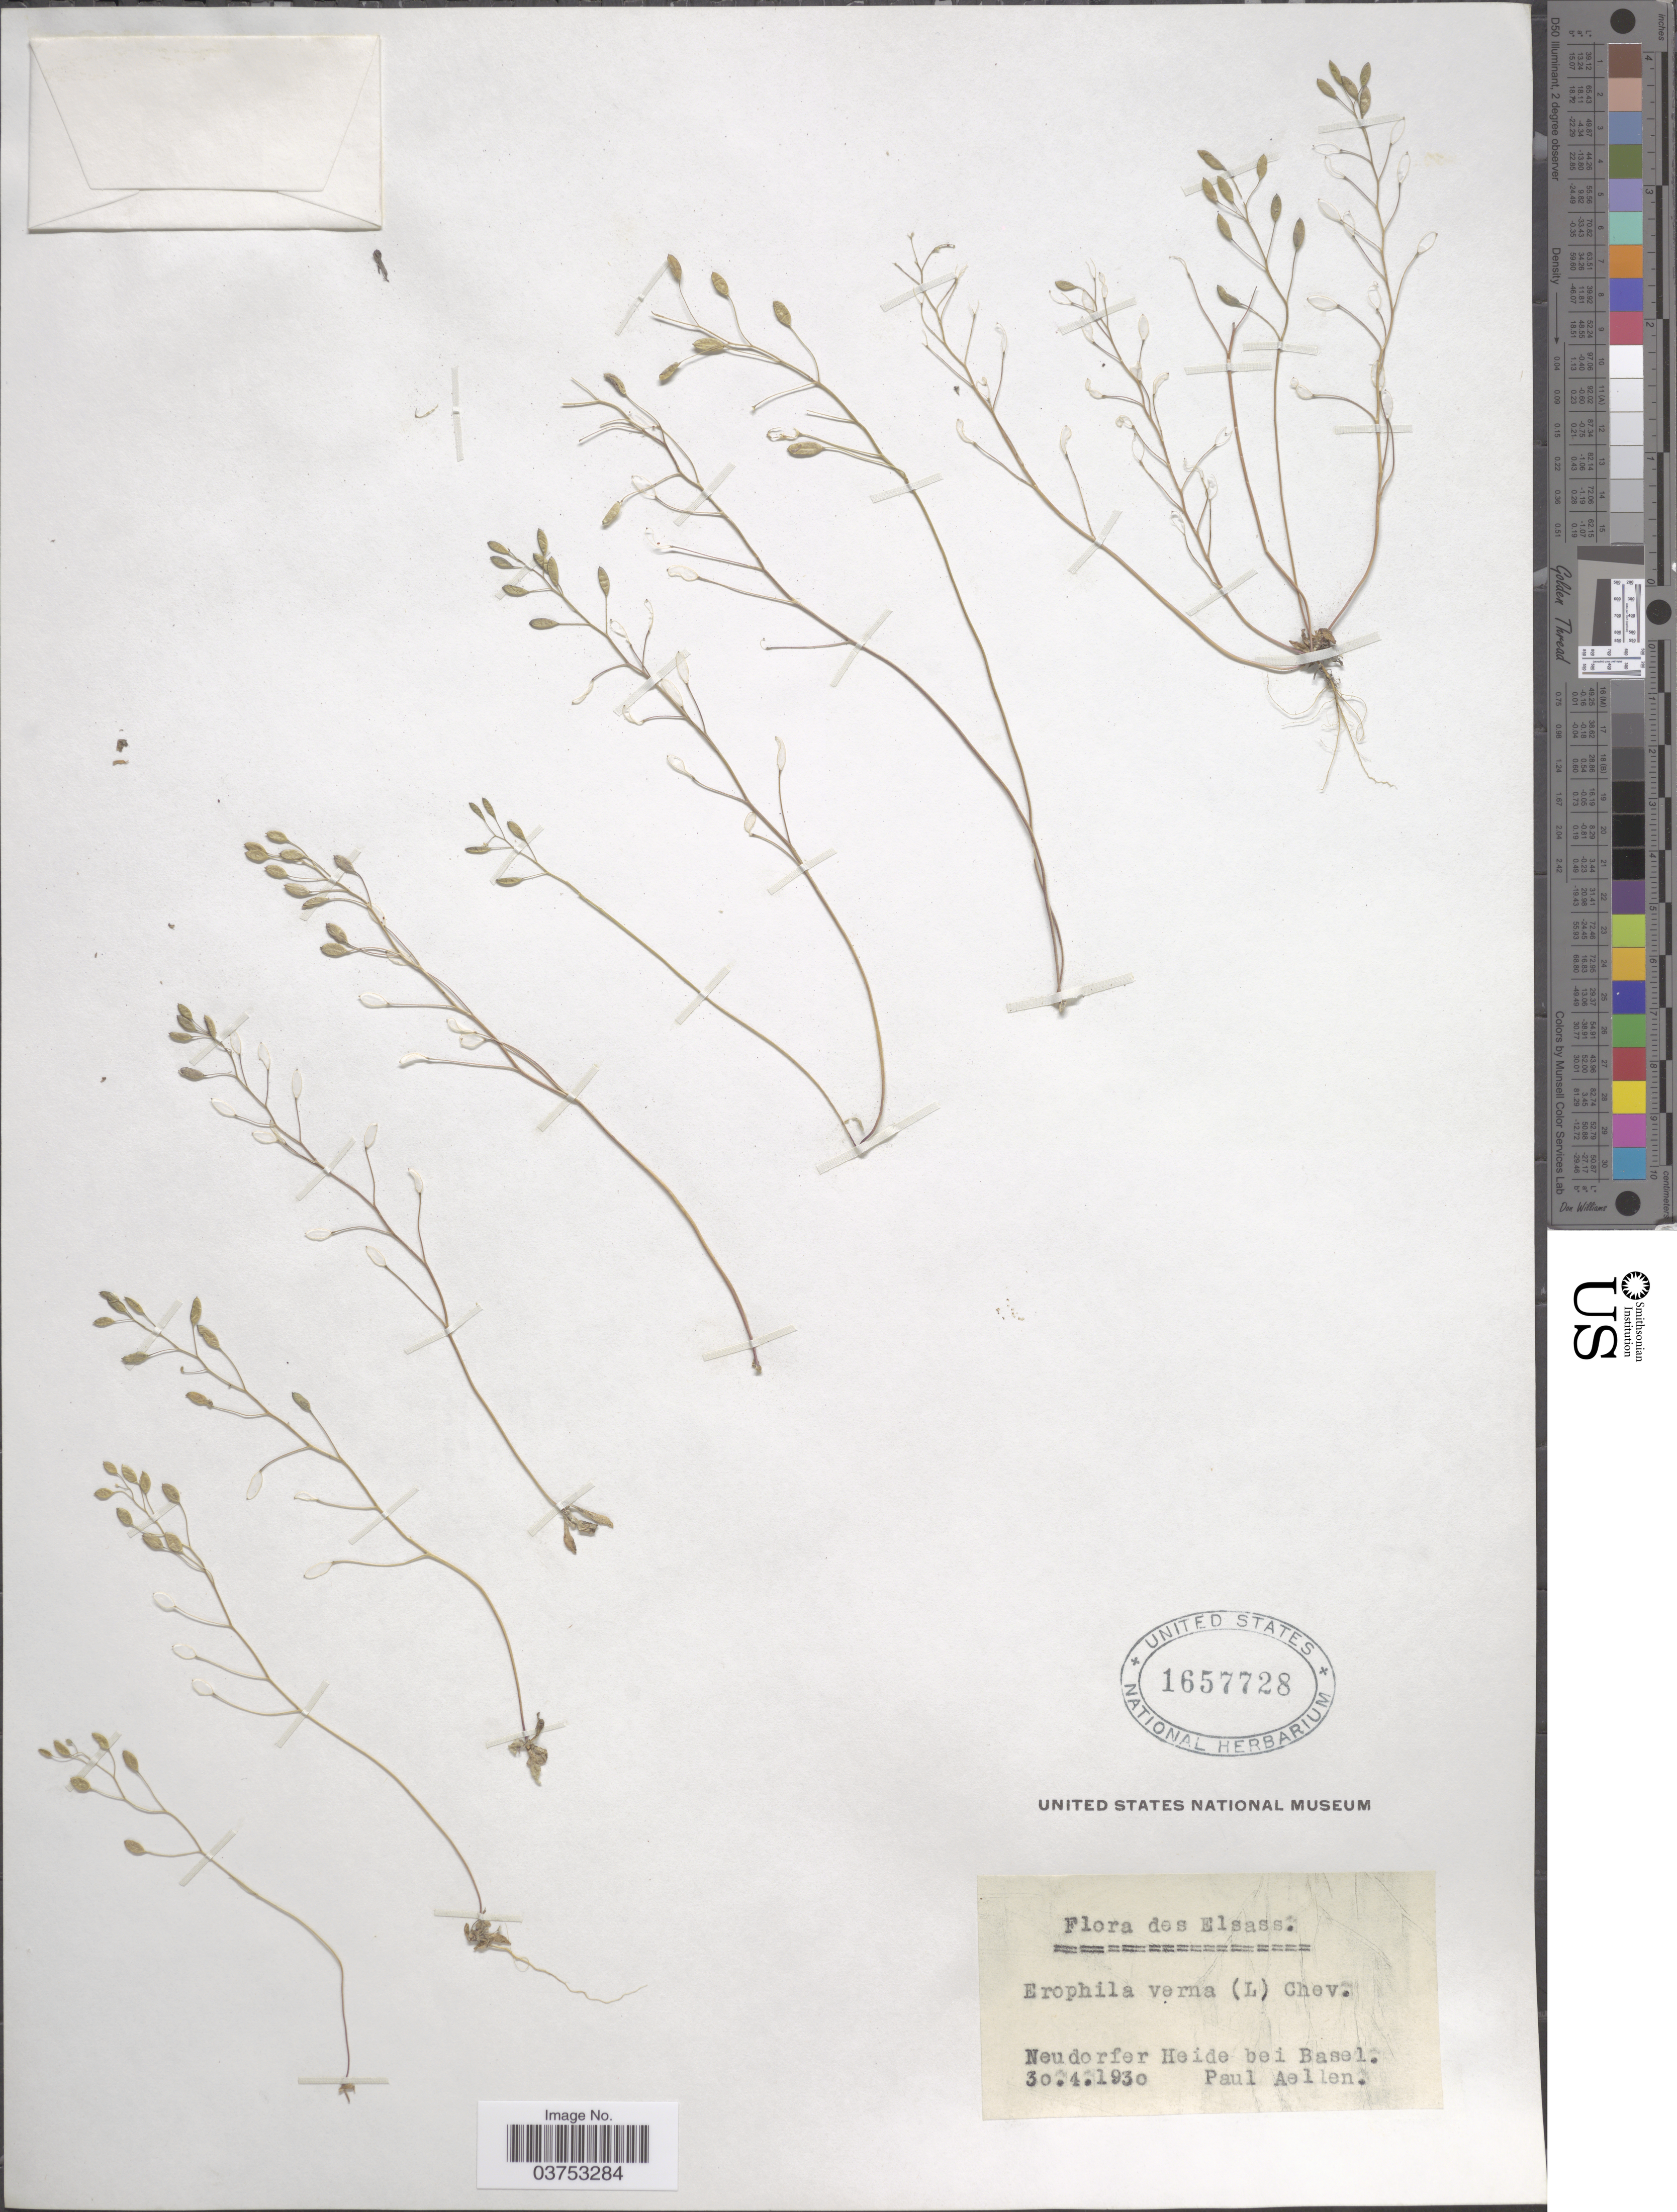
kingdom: Plantae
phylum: Tracheophyta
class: Magnoliopsida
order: Brassicales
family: Brassicaceae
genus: Draba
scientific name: Draba verna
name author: L.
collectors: P. Aellen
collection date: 1930-04-30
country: Switzerland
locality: Elsass. Neudorfer Heide bei Basel.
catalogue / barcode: US 1657728